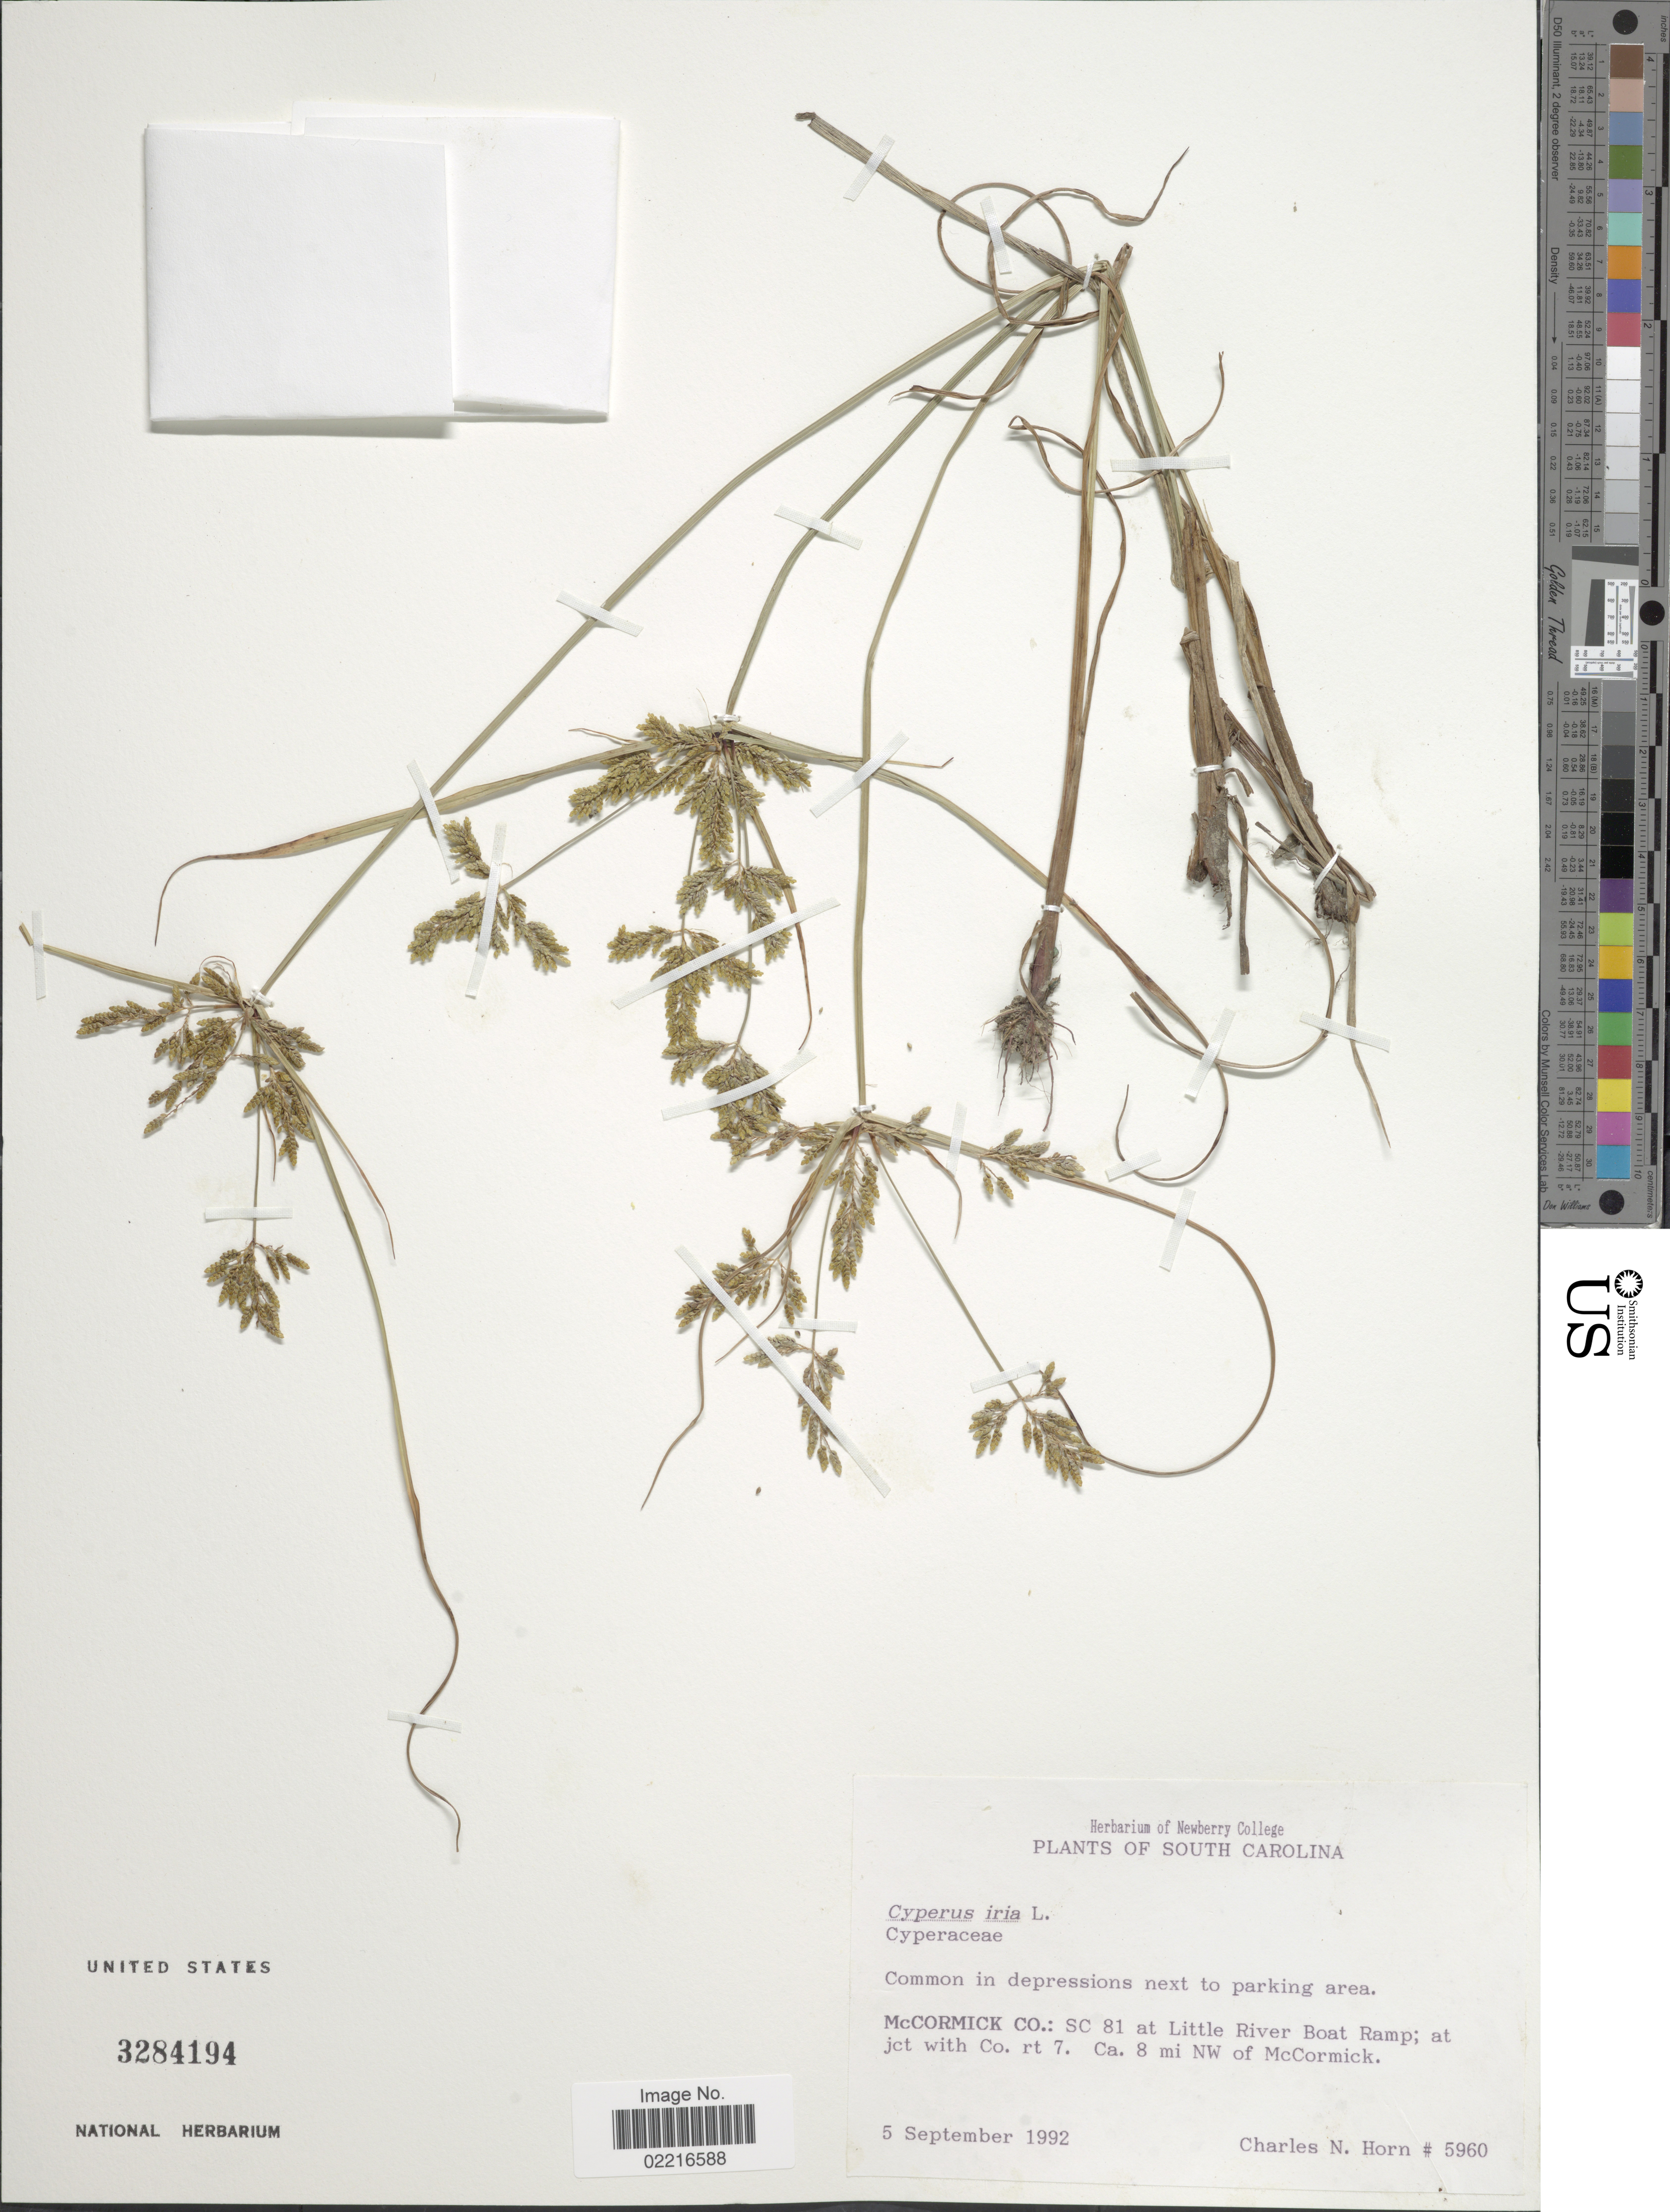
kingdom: Plantae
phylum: Tracheophyta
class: Liliopsida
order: Poales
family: Cyperaceae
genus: Cyperus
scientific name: Cyperus iria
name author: L.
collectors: C. N. Horn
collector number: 5960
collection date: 1992-09-05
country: United States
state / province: South Carolina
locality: McCormick Co, SC 81 at Little River Boat Ramp, at jct with Co rt 7, ca 8 mi NW of McCormick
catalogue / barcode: US 3284194